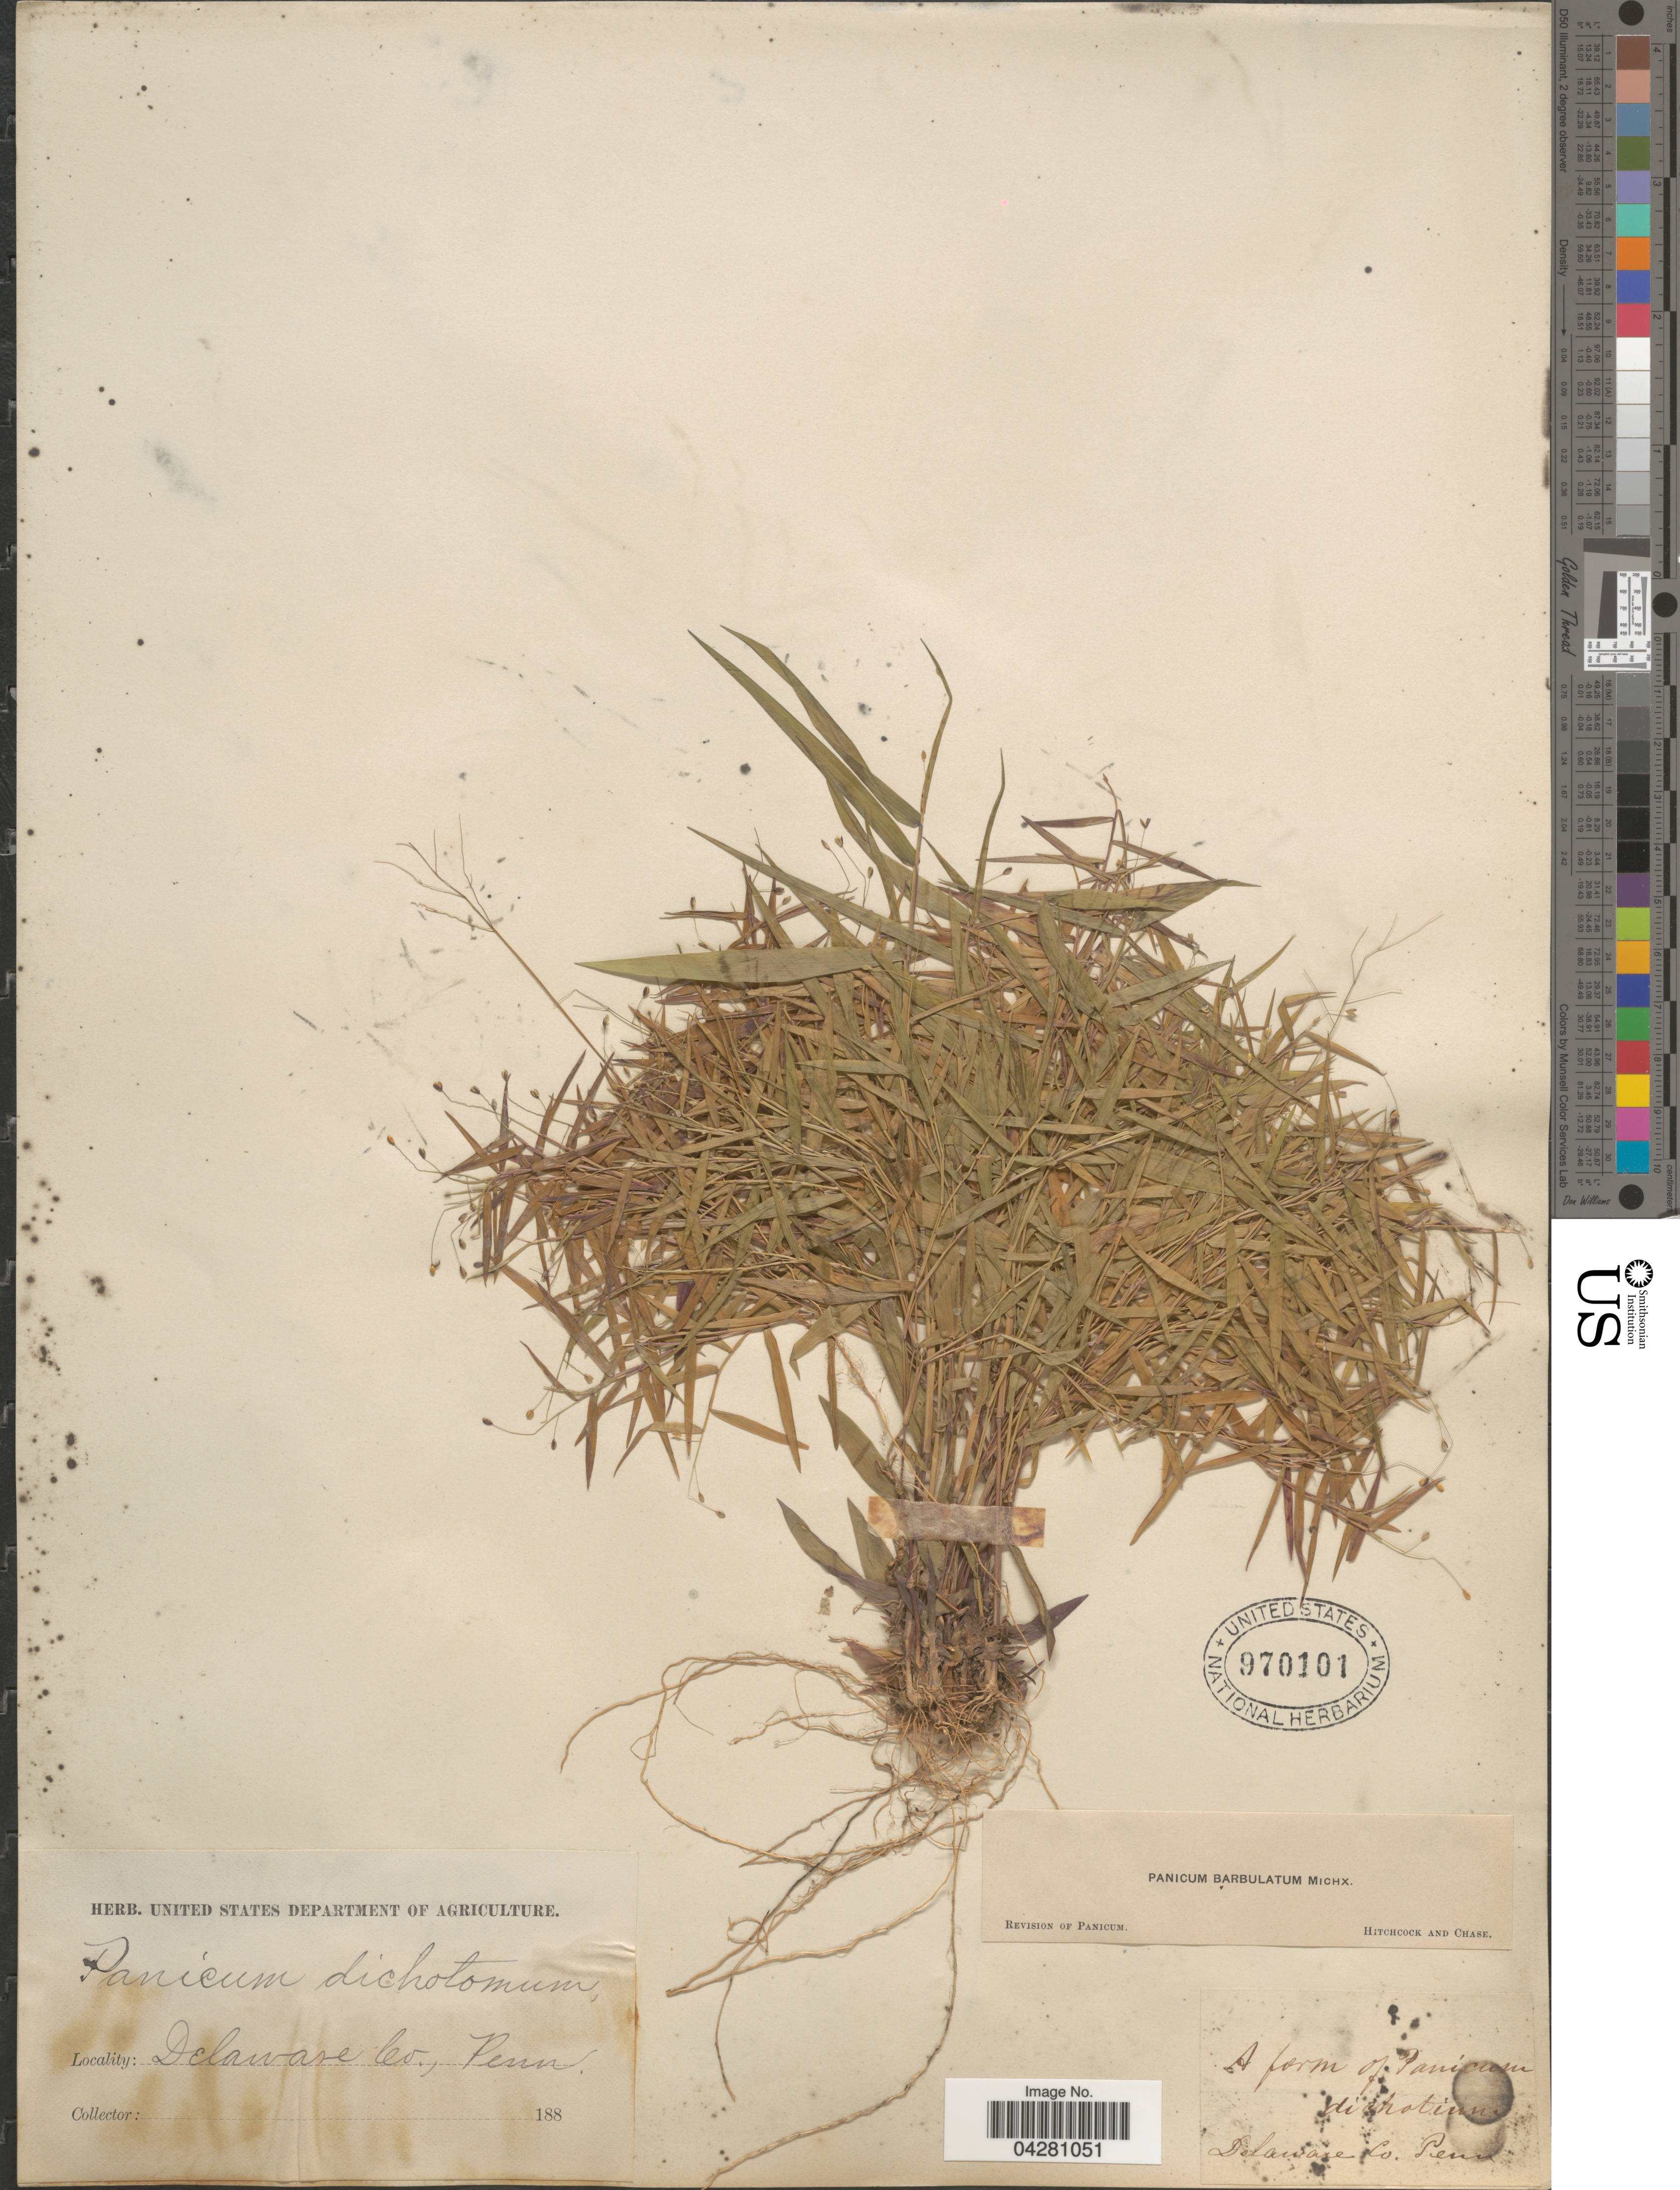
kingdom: Plantae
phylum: Tracheophyta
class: Liliopsida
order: Poales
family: Poaceae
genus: Dichanthelium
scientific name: Dichanthelium dichotomum var. dichotomum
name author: (L.) Gould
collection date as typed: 188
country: United States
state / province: Pennsylvania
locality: Delaware Co.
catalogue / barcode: US 970101